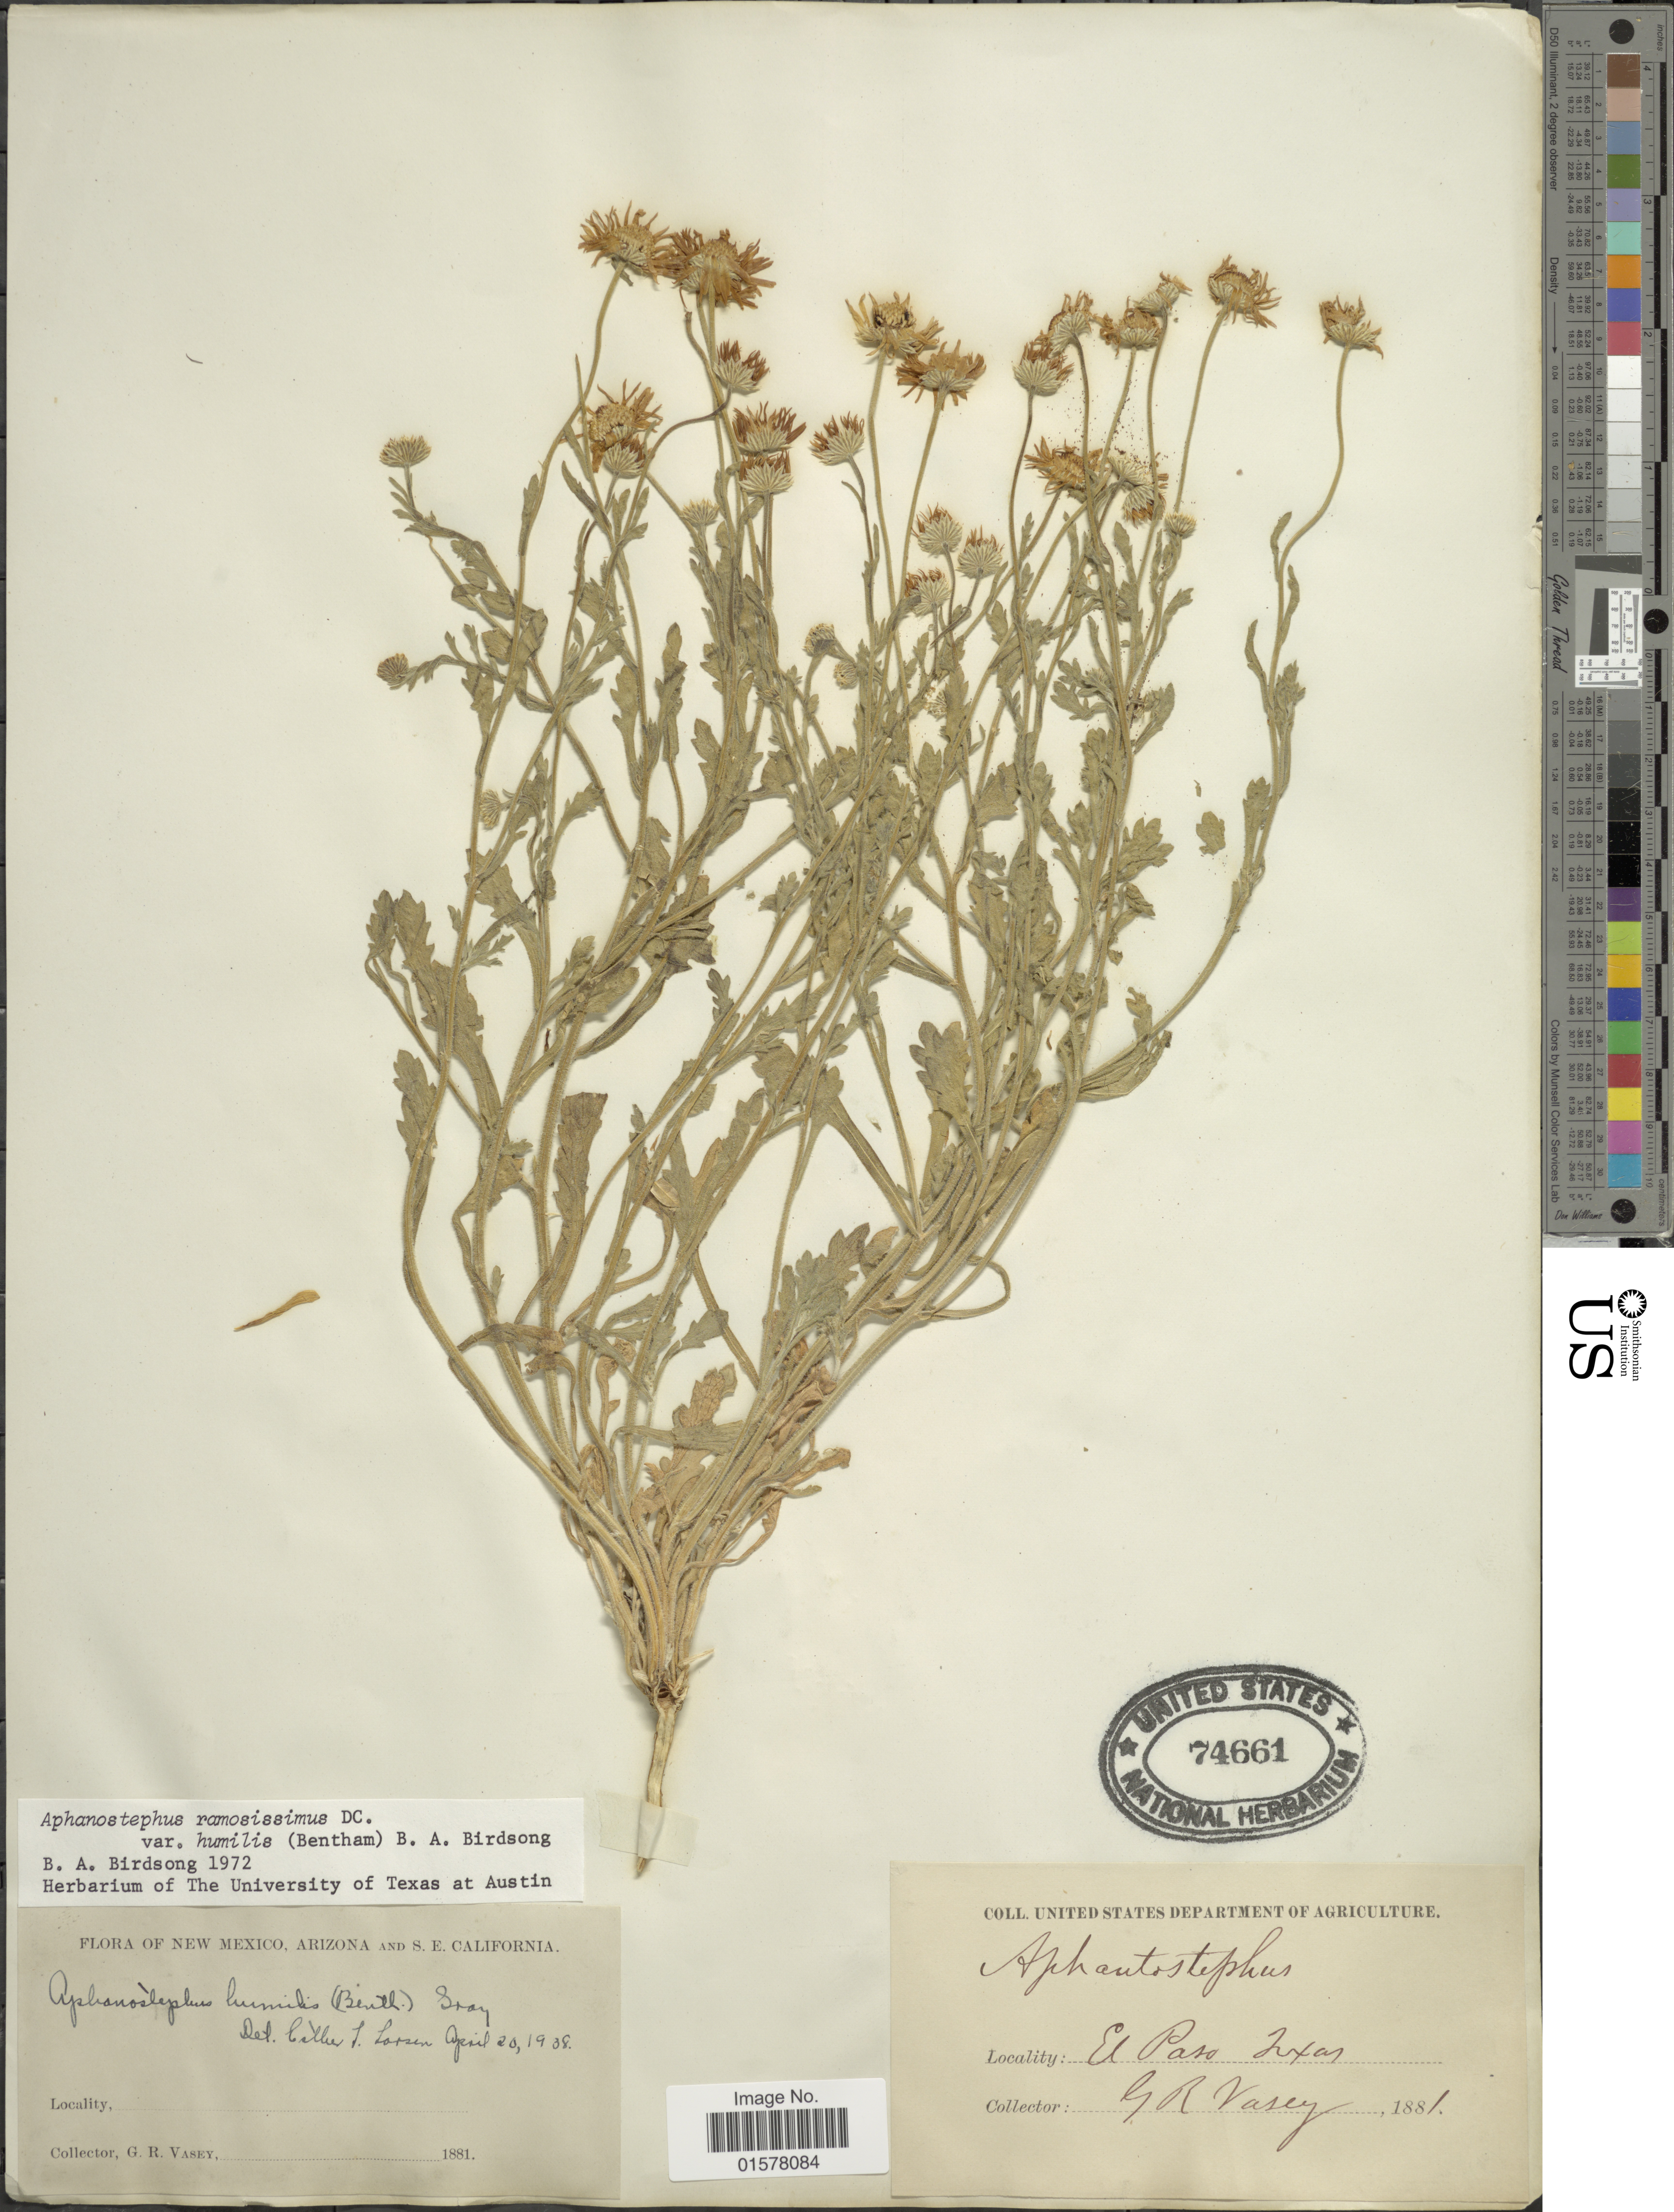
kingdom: Plantae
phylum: Tracheophyta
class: Magnoliopsida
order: Asterales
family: Asteraceae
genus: Aphanostephus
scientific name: Aphanostephus ramosissimus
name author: DC.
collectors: G. R. Vasey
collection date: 1881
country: United States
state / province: Texas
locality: El Paso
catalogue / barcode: US 74661